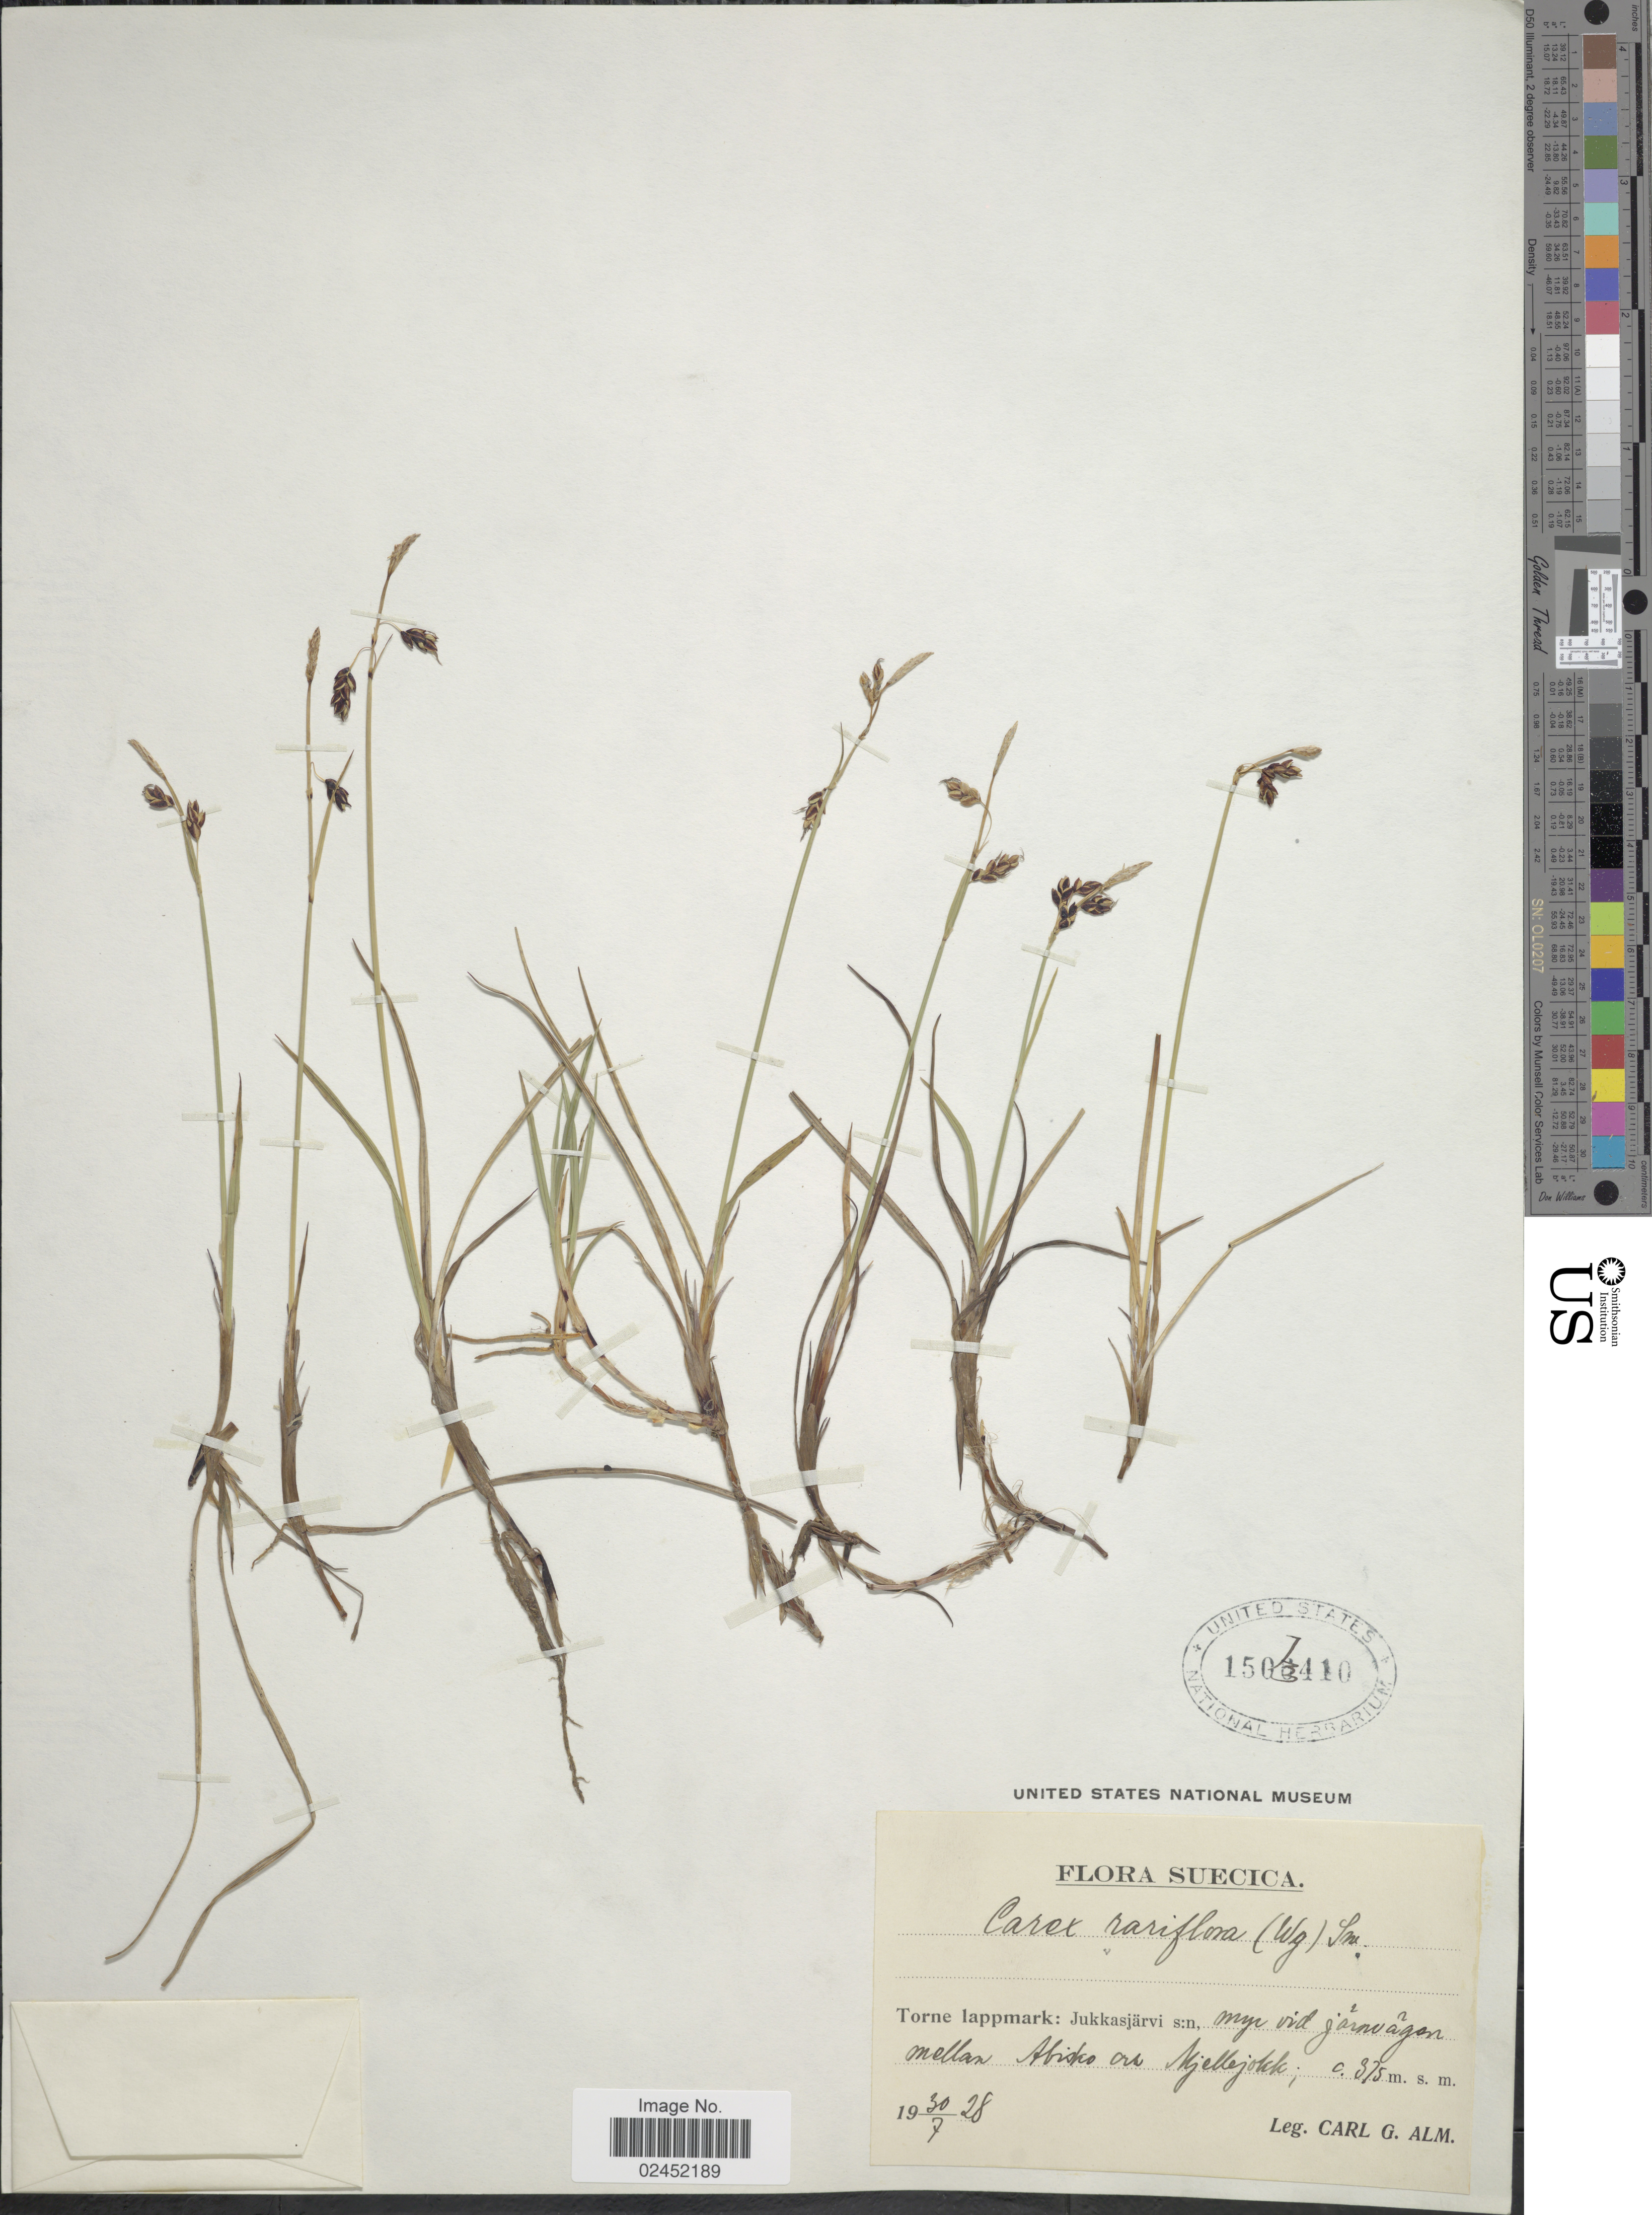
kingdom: Plantae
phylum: Tracheophyta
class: Liliopsida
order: Poales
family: Cyperaceae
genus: Carex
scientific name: Carex rariflora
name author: (Wahlenb.) Sm.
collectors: C. G. Alm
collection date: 1928-07-30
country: Sweden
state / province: Norrbotten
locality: Torne lappmark: Jukkasjarvi s:n myn vid jarnvagan, mellan Abisko arn Njelljokk. [interpreted]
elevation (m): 375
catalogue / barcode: US 1507410